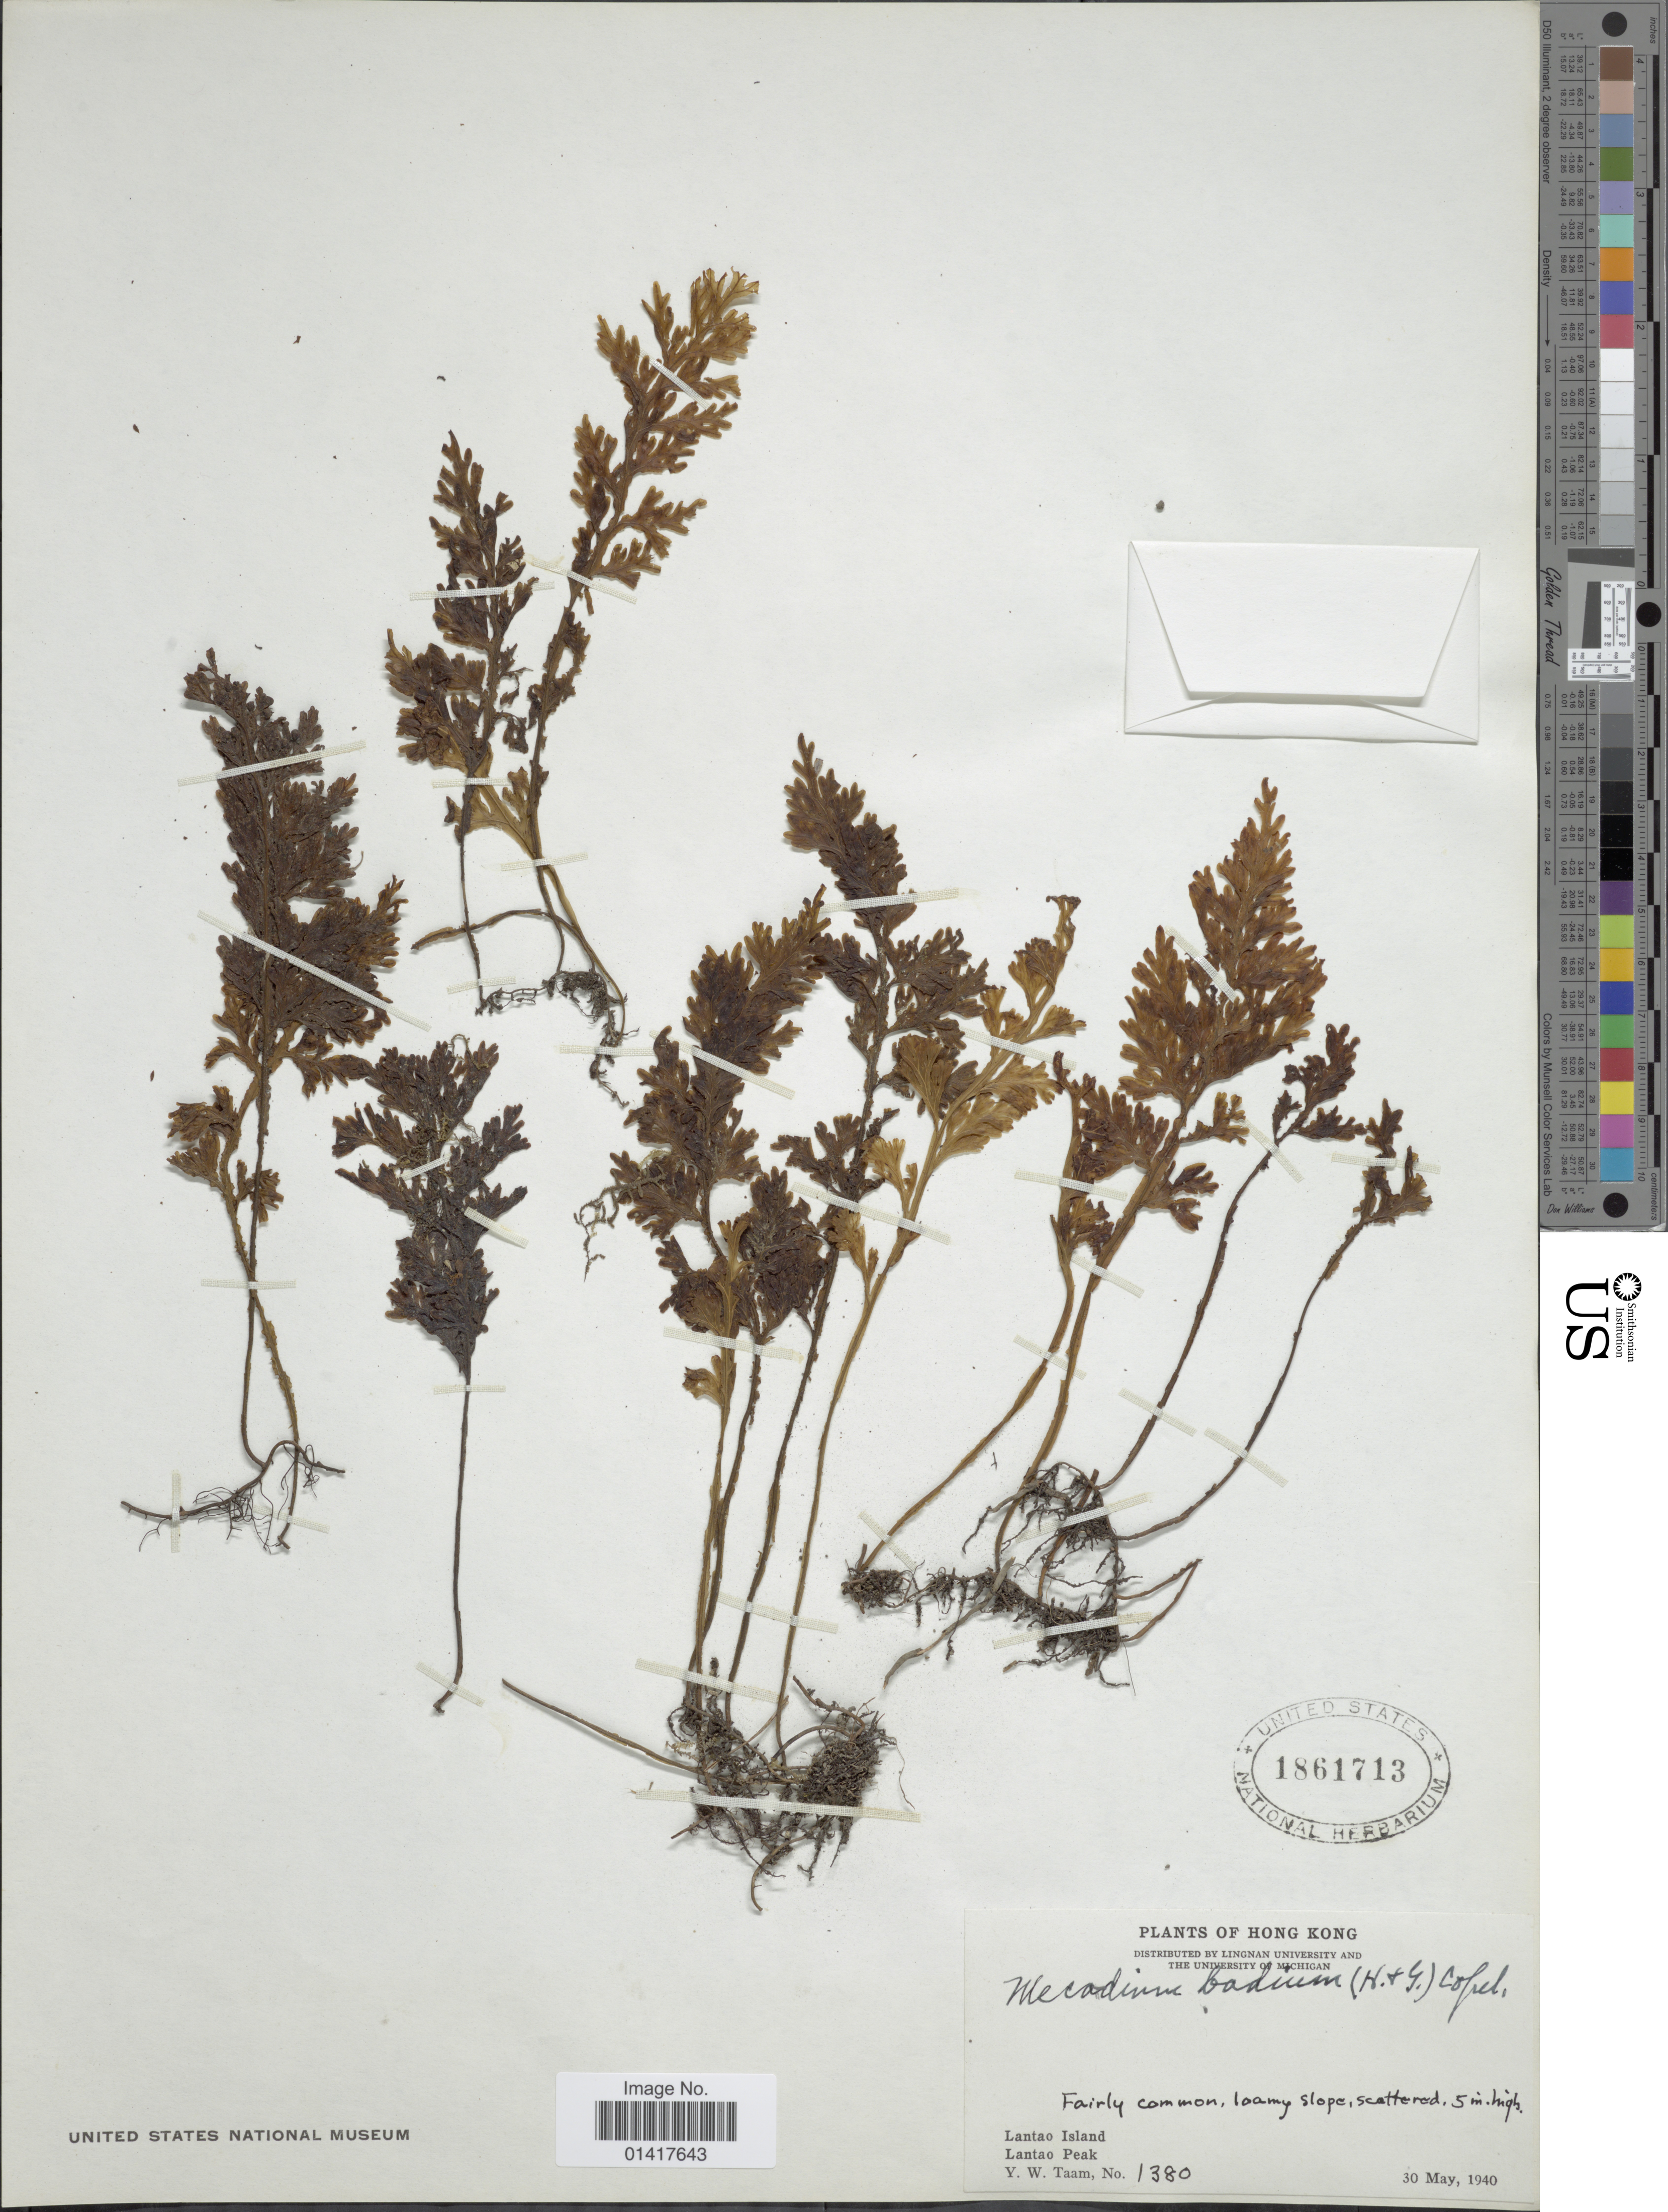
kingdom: Plantae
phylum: Tracheophyta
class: Polypodiopsida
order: Hymenophyllales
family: Hymenophyllaceae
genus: Hymenophyllum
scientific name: Hymenophyllum badium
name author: Hook. & Grev.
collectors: Y. W. Taam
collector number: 1380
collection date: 1940-05-30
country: China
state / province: Hong Kong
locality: Lantao Island, Lantao Peak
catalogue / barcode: US 1861713